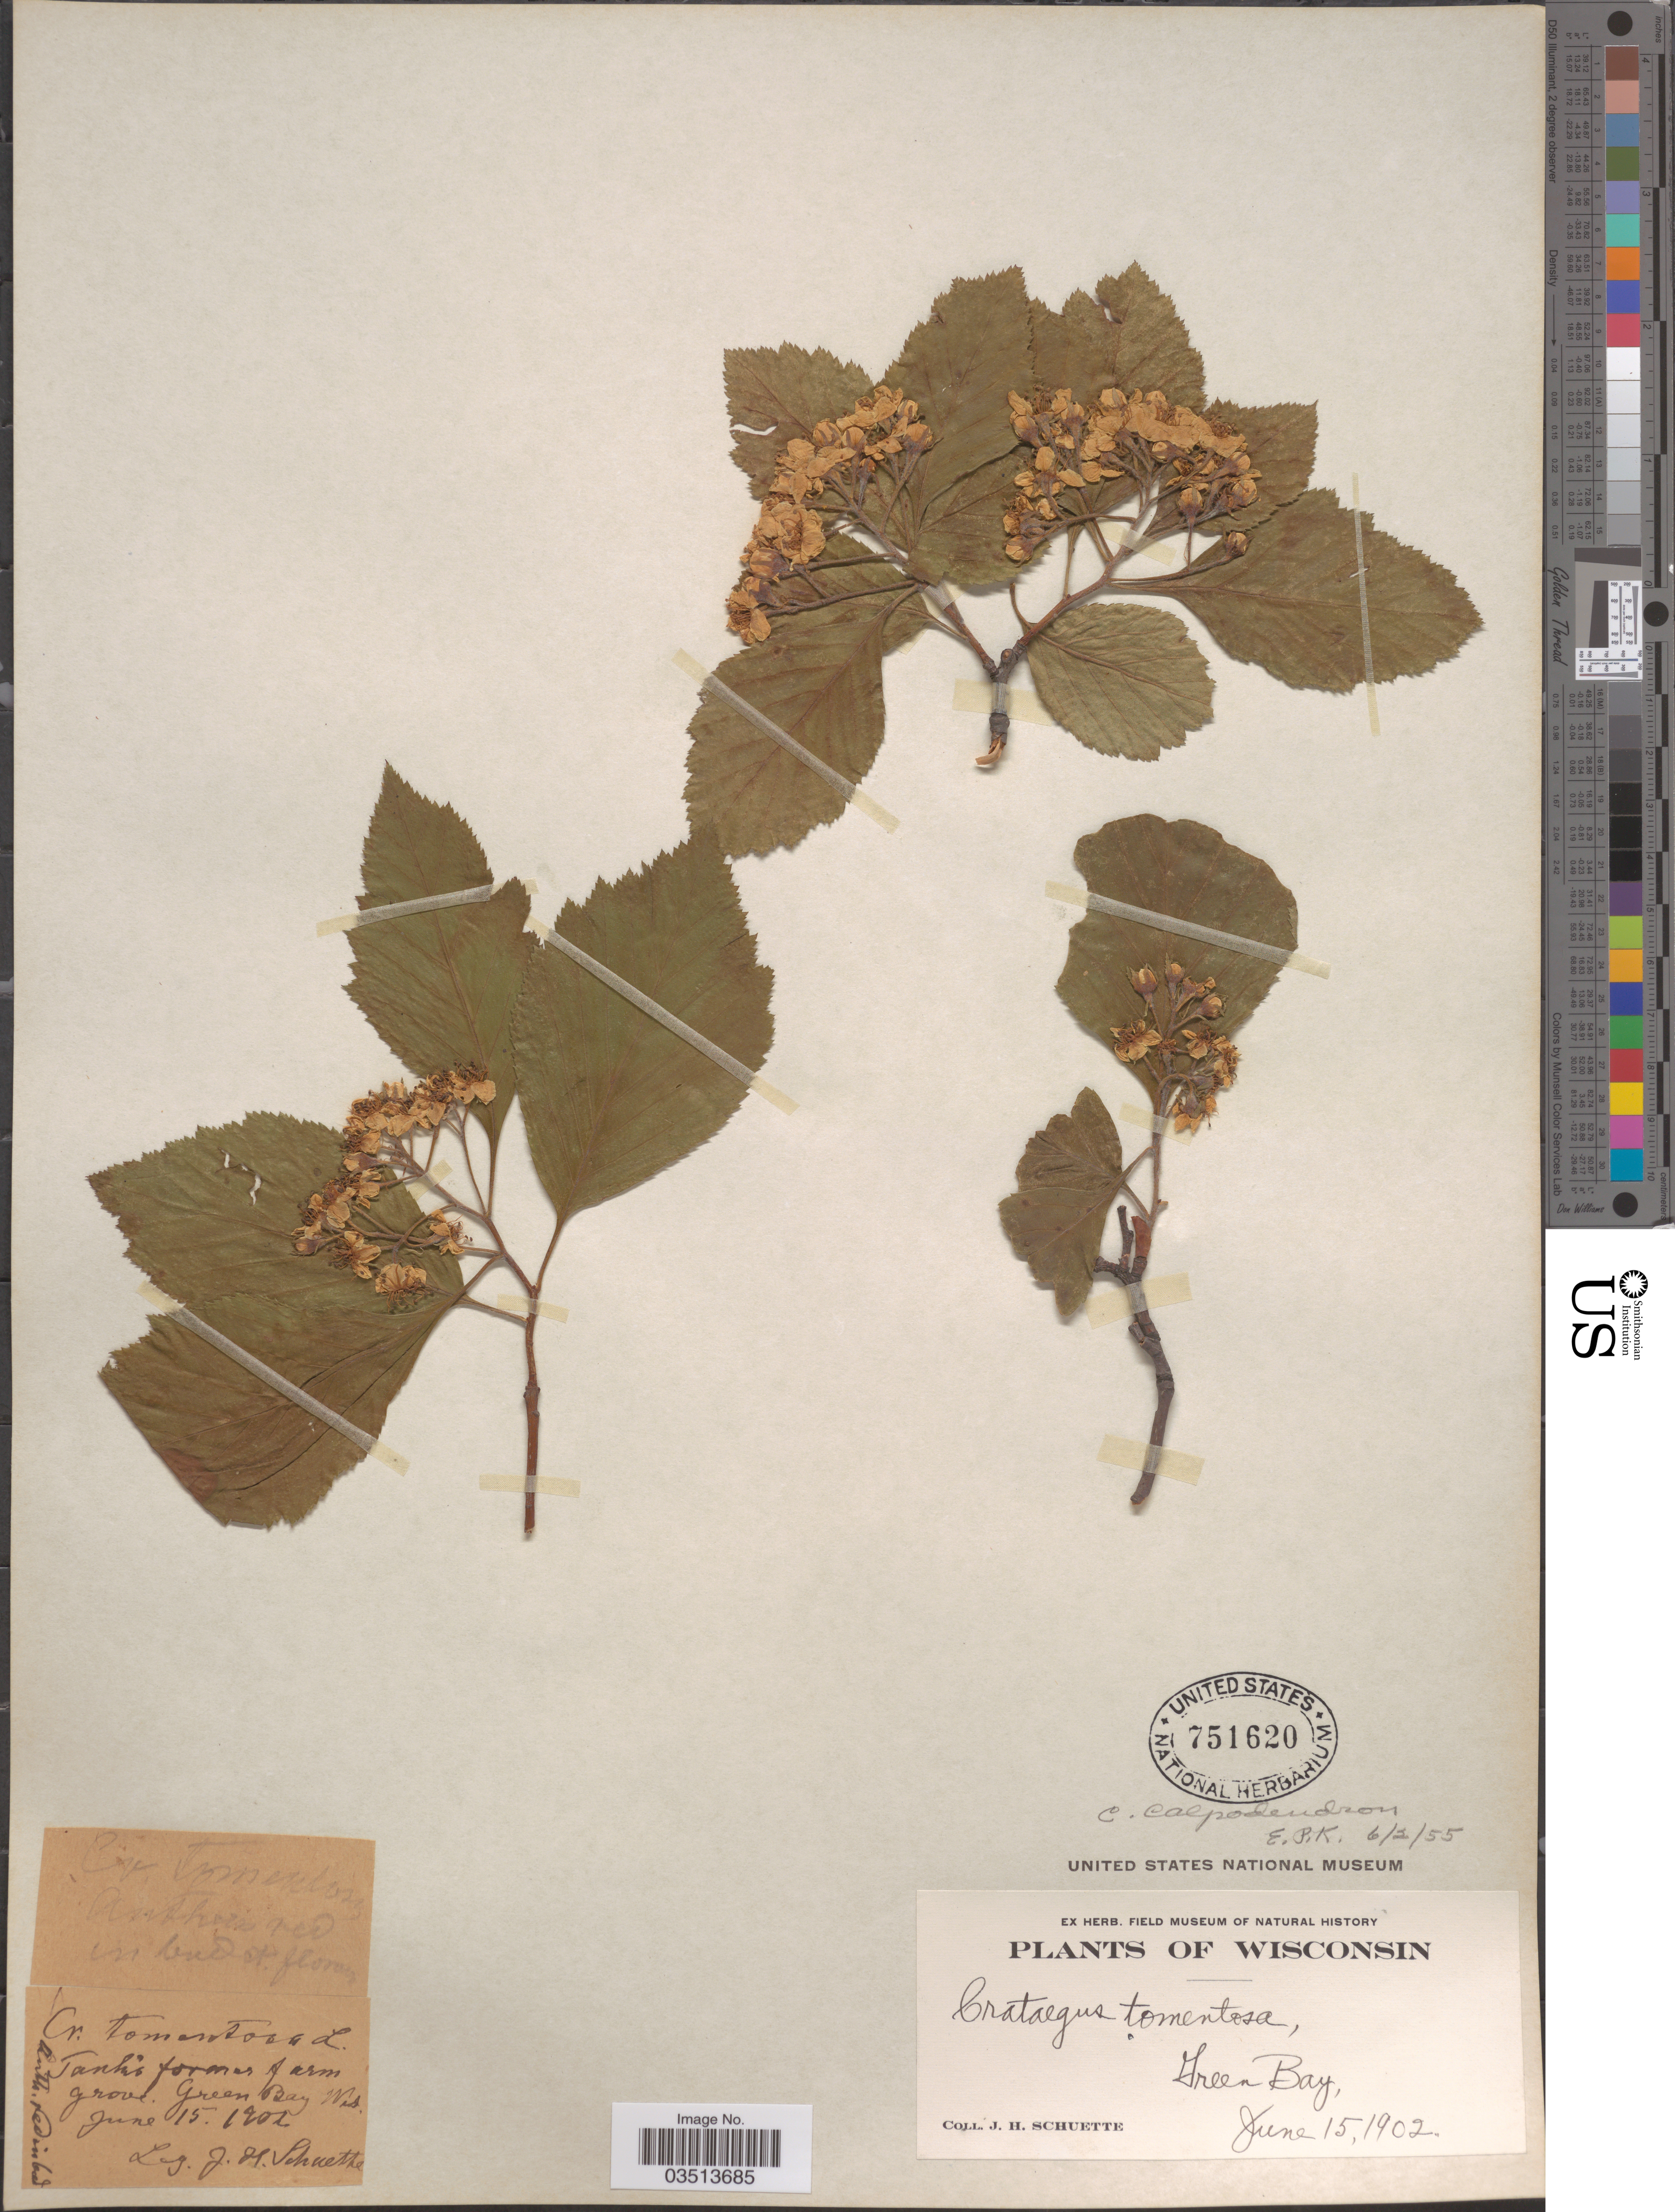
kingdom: Plantae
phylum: Tracheophyta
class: Magnoliopsida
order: Rosales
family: Rosaceae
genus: Crataegus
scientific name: Crataegus calpodendron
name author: (Ehrh.) Medik.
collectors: J. H. Schuette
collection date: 1902-06-15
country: United States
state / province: Wisconsin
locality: Tank's former farm grove, Green Bay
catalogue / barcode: US 751620